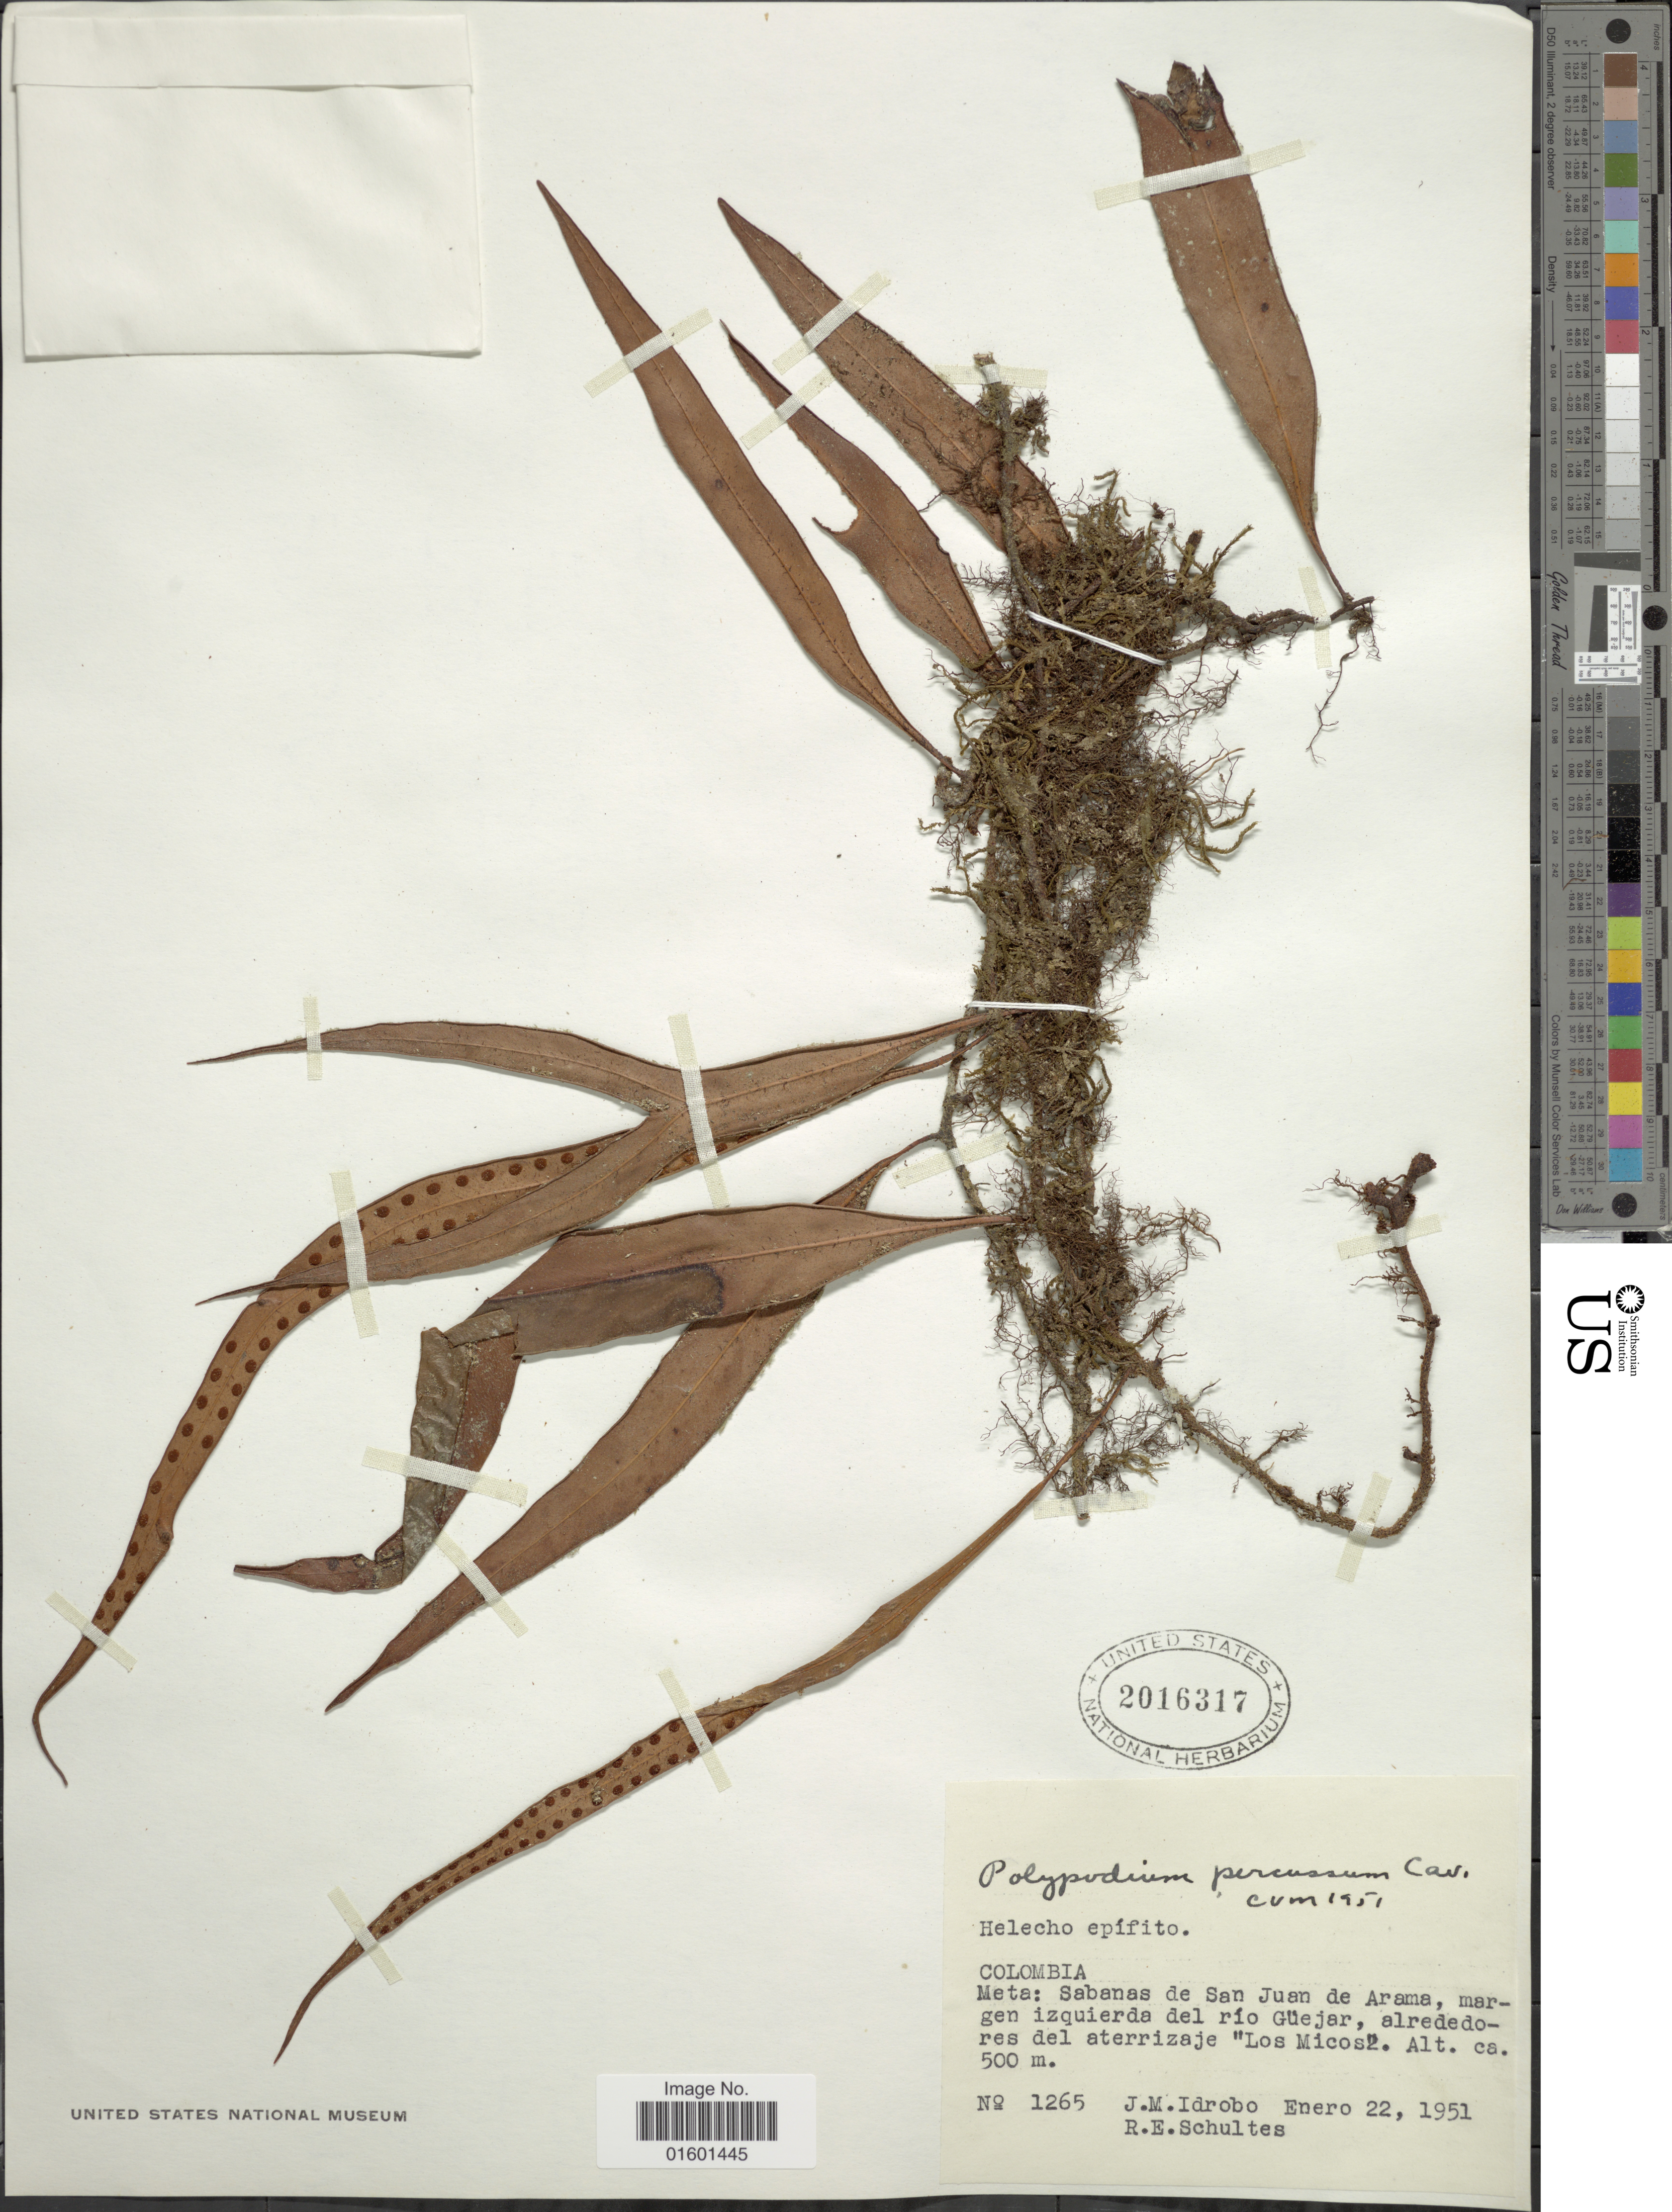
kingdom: Plantae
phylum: Tracheophyta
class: Polypodiopsida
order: Polypodiales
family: Polypodiaceae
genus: Microgramma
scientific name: Microgramma percussa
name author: (Cav.) de la Sota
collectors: J. M. Idrobo & R. E. Schultes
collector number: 1265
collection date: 1951-01-22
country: Colombia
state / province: Meta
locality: Sabanas de San Juan de Arama, margen izquierda del rio Guejar, alrededores del aterrizaje "Los Micos"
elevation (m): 500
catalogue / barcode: US 2016317